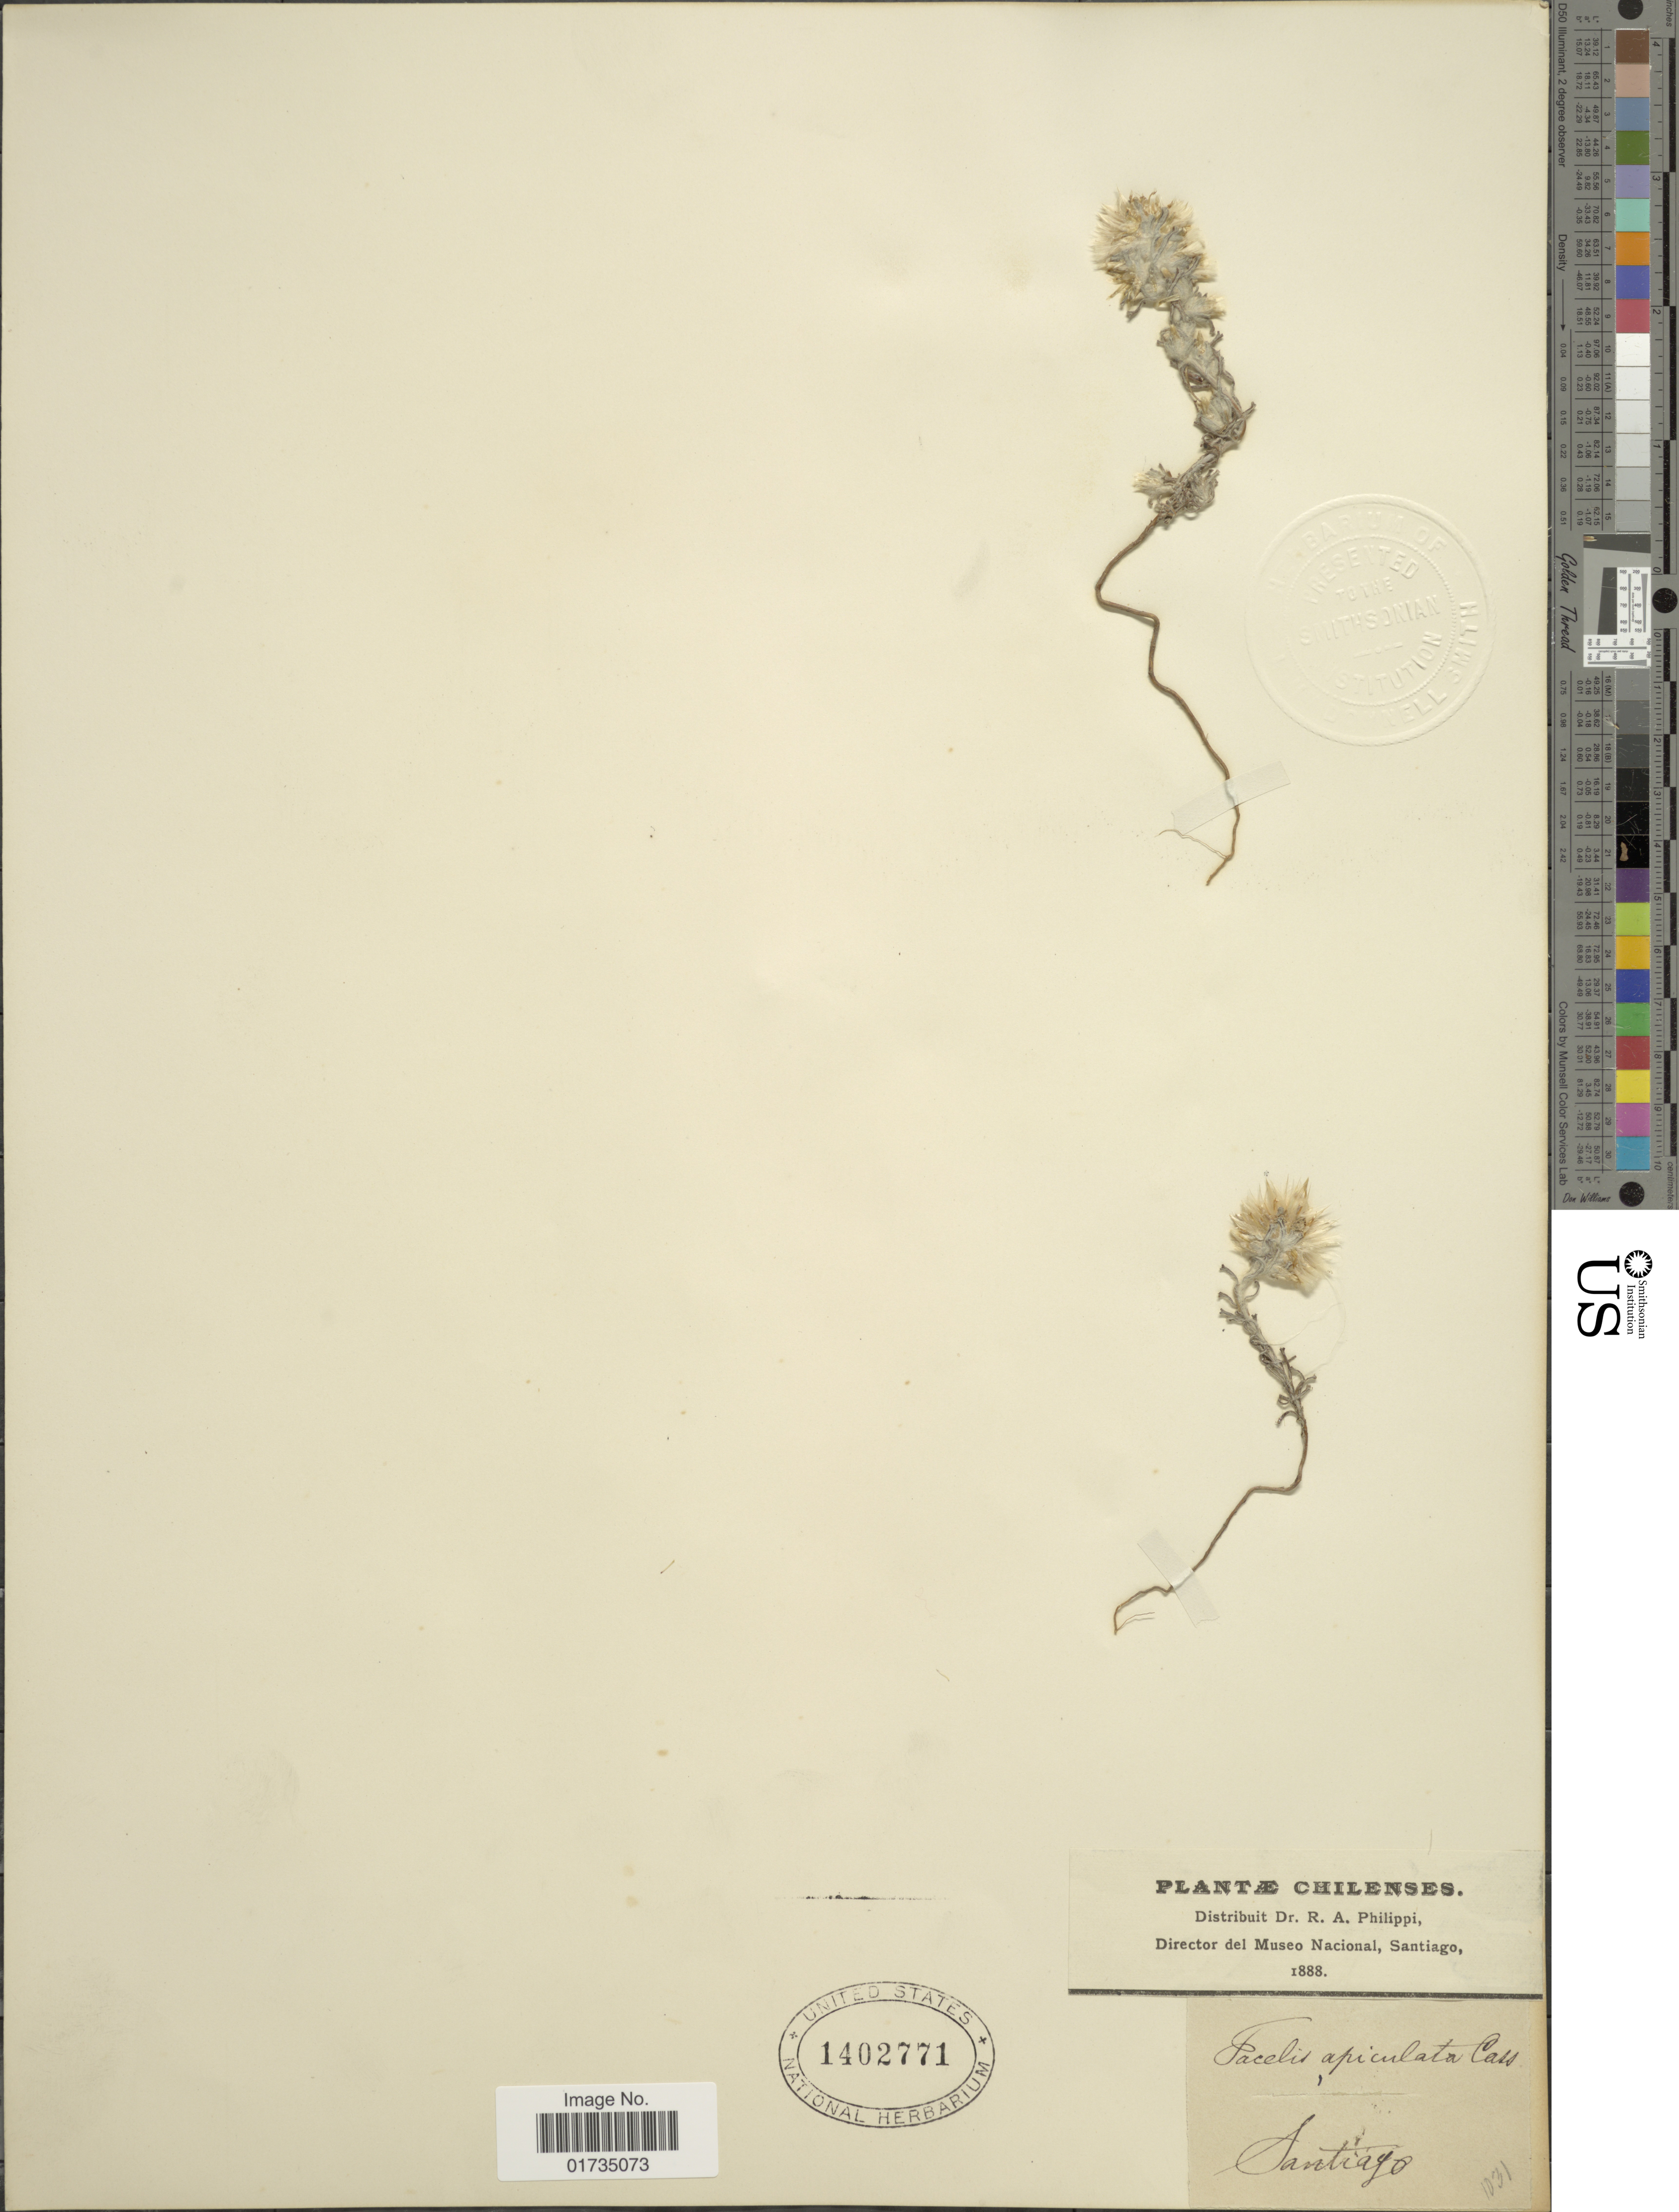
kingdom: Plantae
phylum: Tracheophyta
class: Magnoliopsida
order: Asterales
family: Asteraceae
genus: Facelis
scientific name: Facelis retusa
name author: (Lam.) Sch. Bip.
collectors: R. A. Philippi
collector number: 1031?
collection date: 1888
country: Chile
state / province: Región Metropolitana (RM)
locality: Chilenses. Santiago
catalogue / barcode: US 1402771